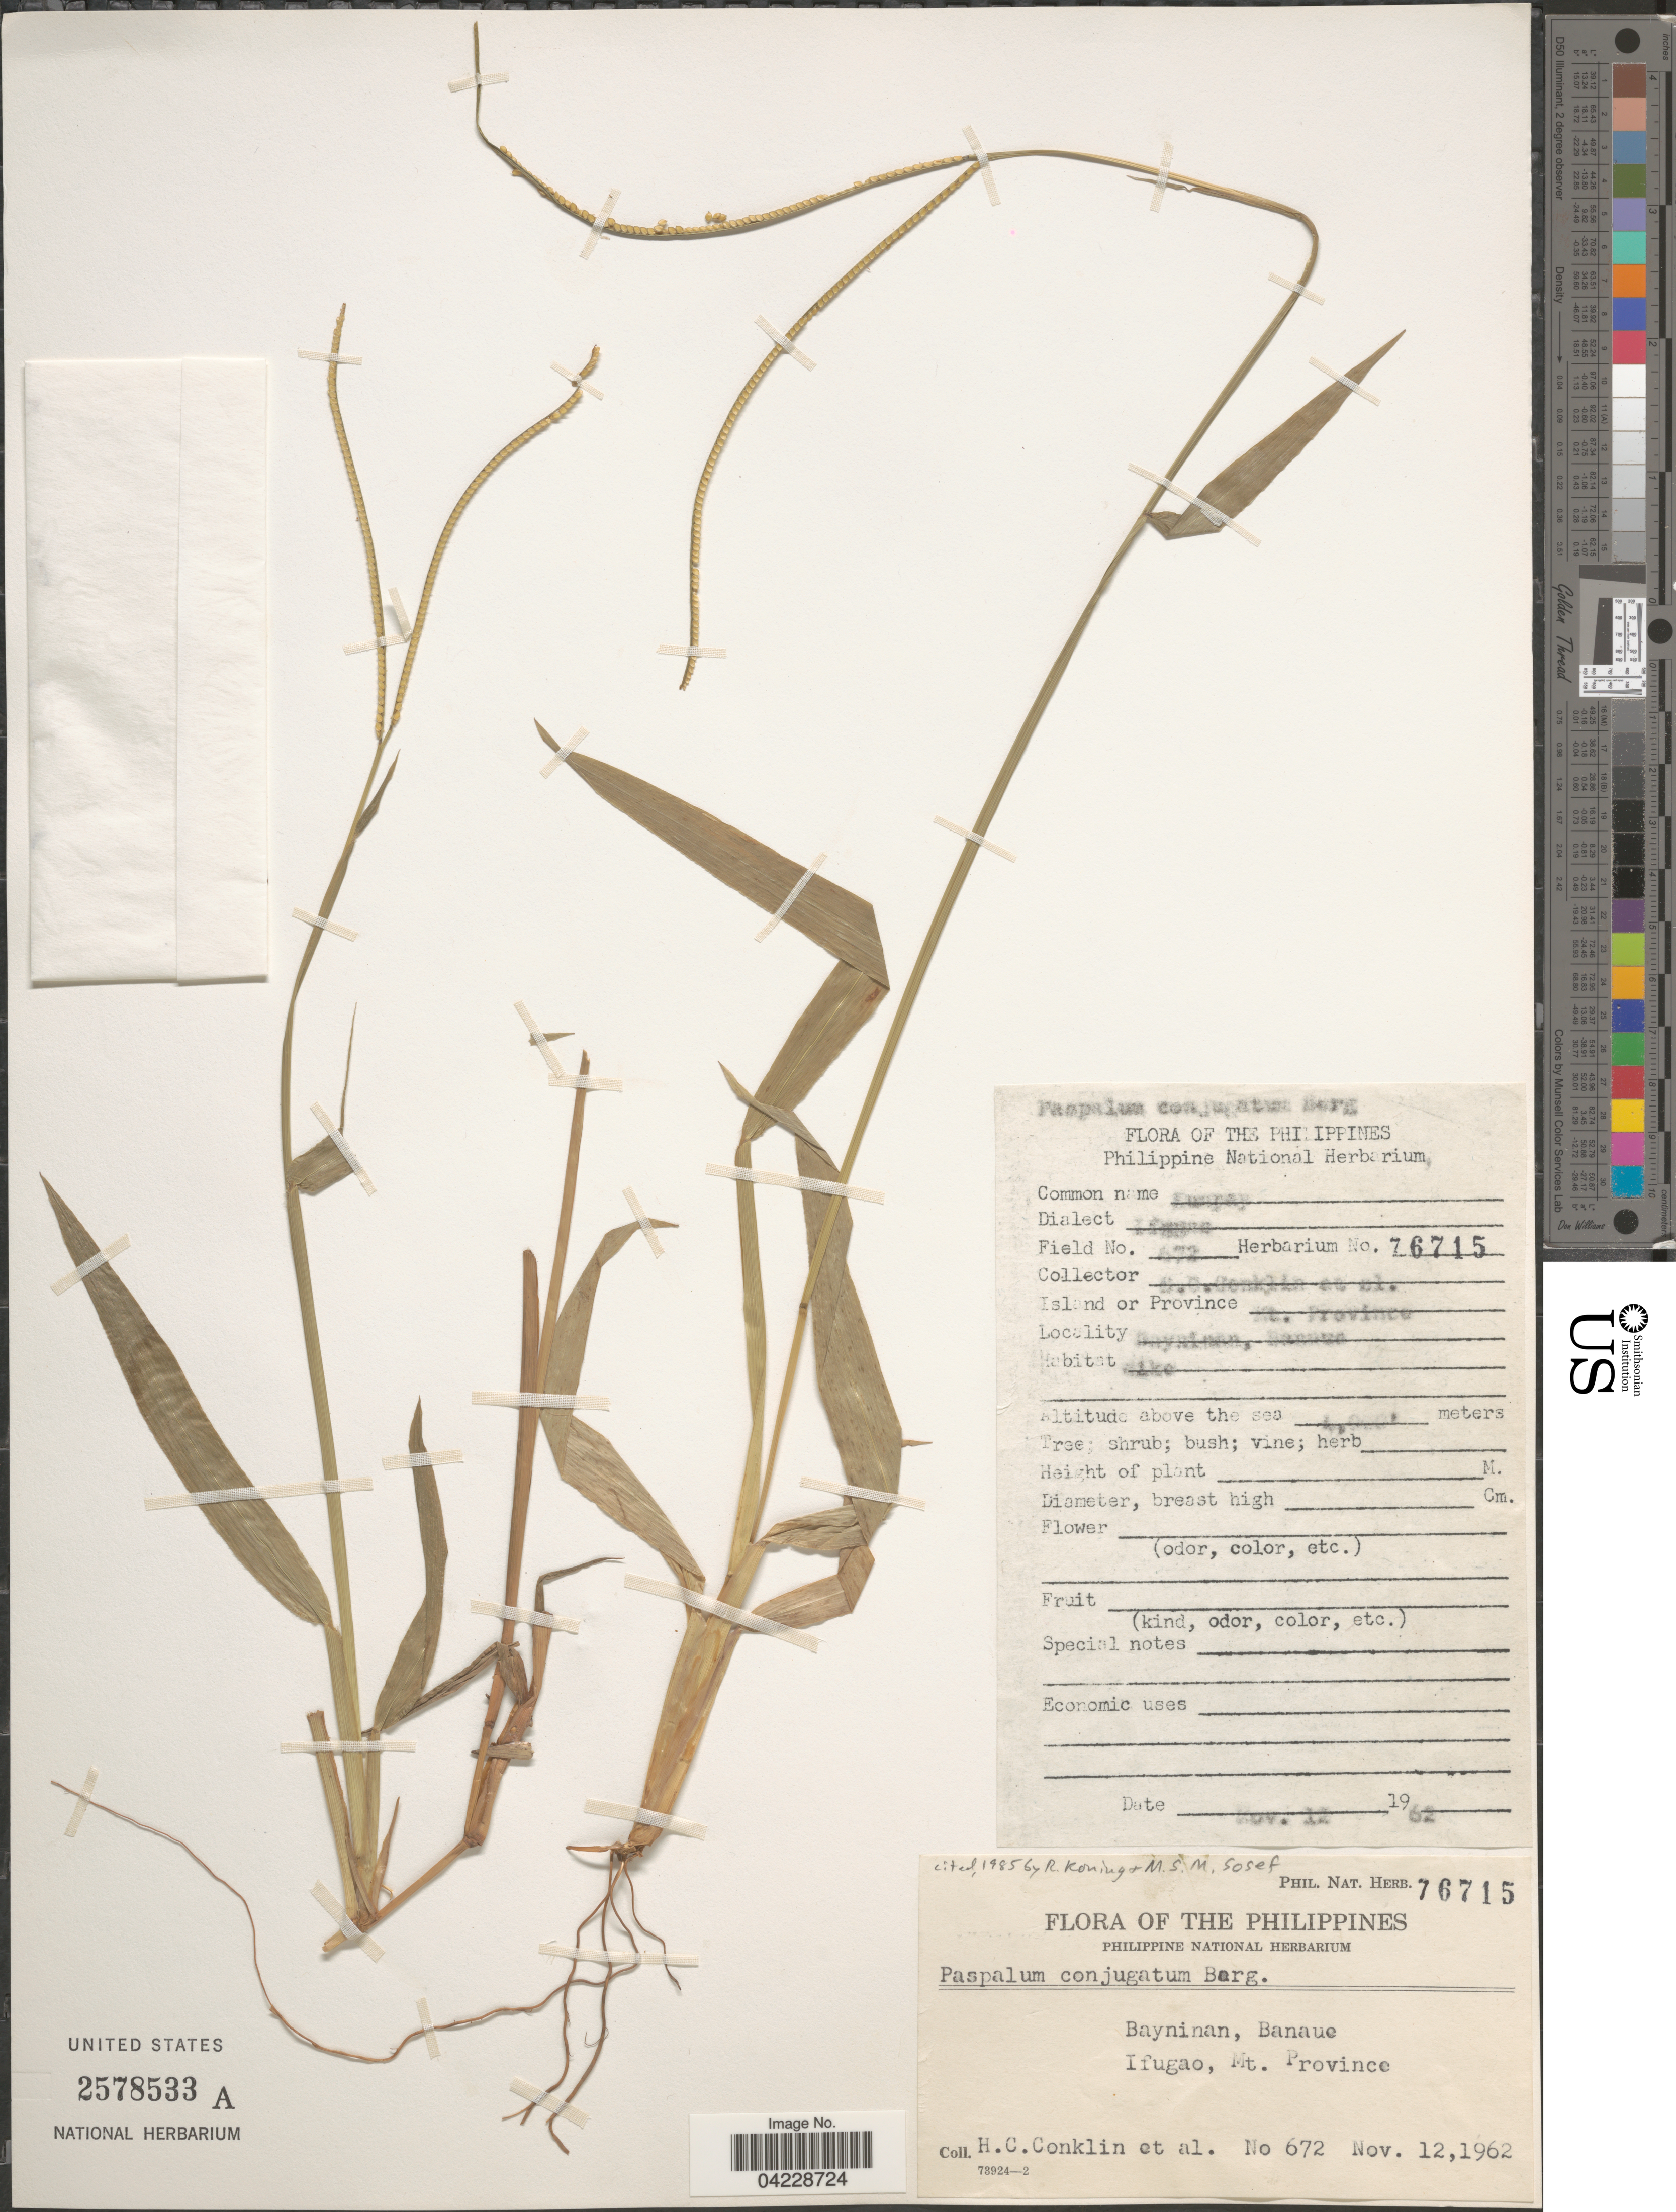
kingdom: Plantae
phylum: Tracheophyta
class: Liliopsida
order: Poales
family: Poaceae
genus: Paspalum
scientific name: Paspalum conjugatum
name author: P.J. Bergius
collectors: H. Conklin & et al.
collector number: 672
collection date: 1962-11-12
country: Philippines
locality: Bayninan, Banaue. Ifugao, Mt. Province.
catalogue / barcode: US 2578533A